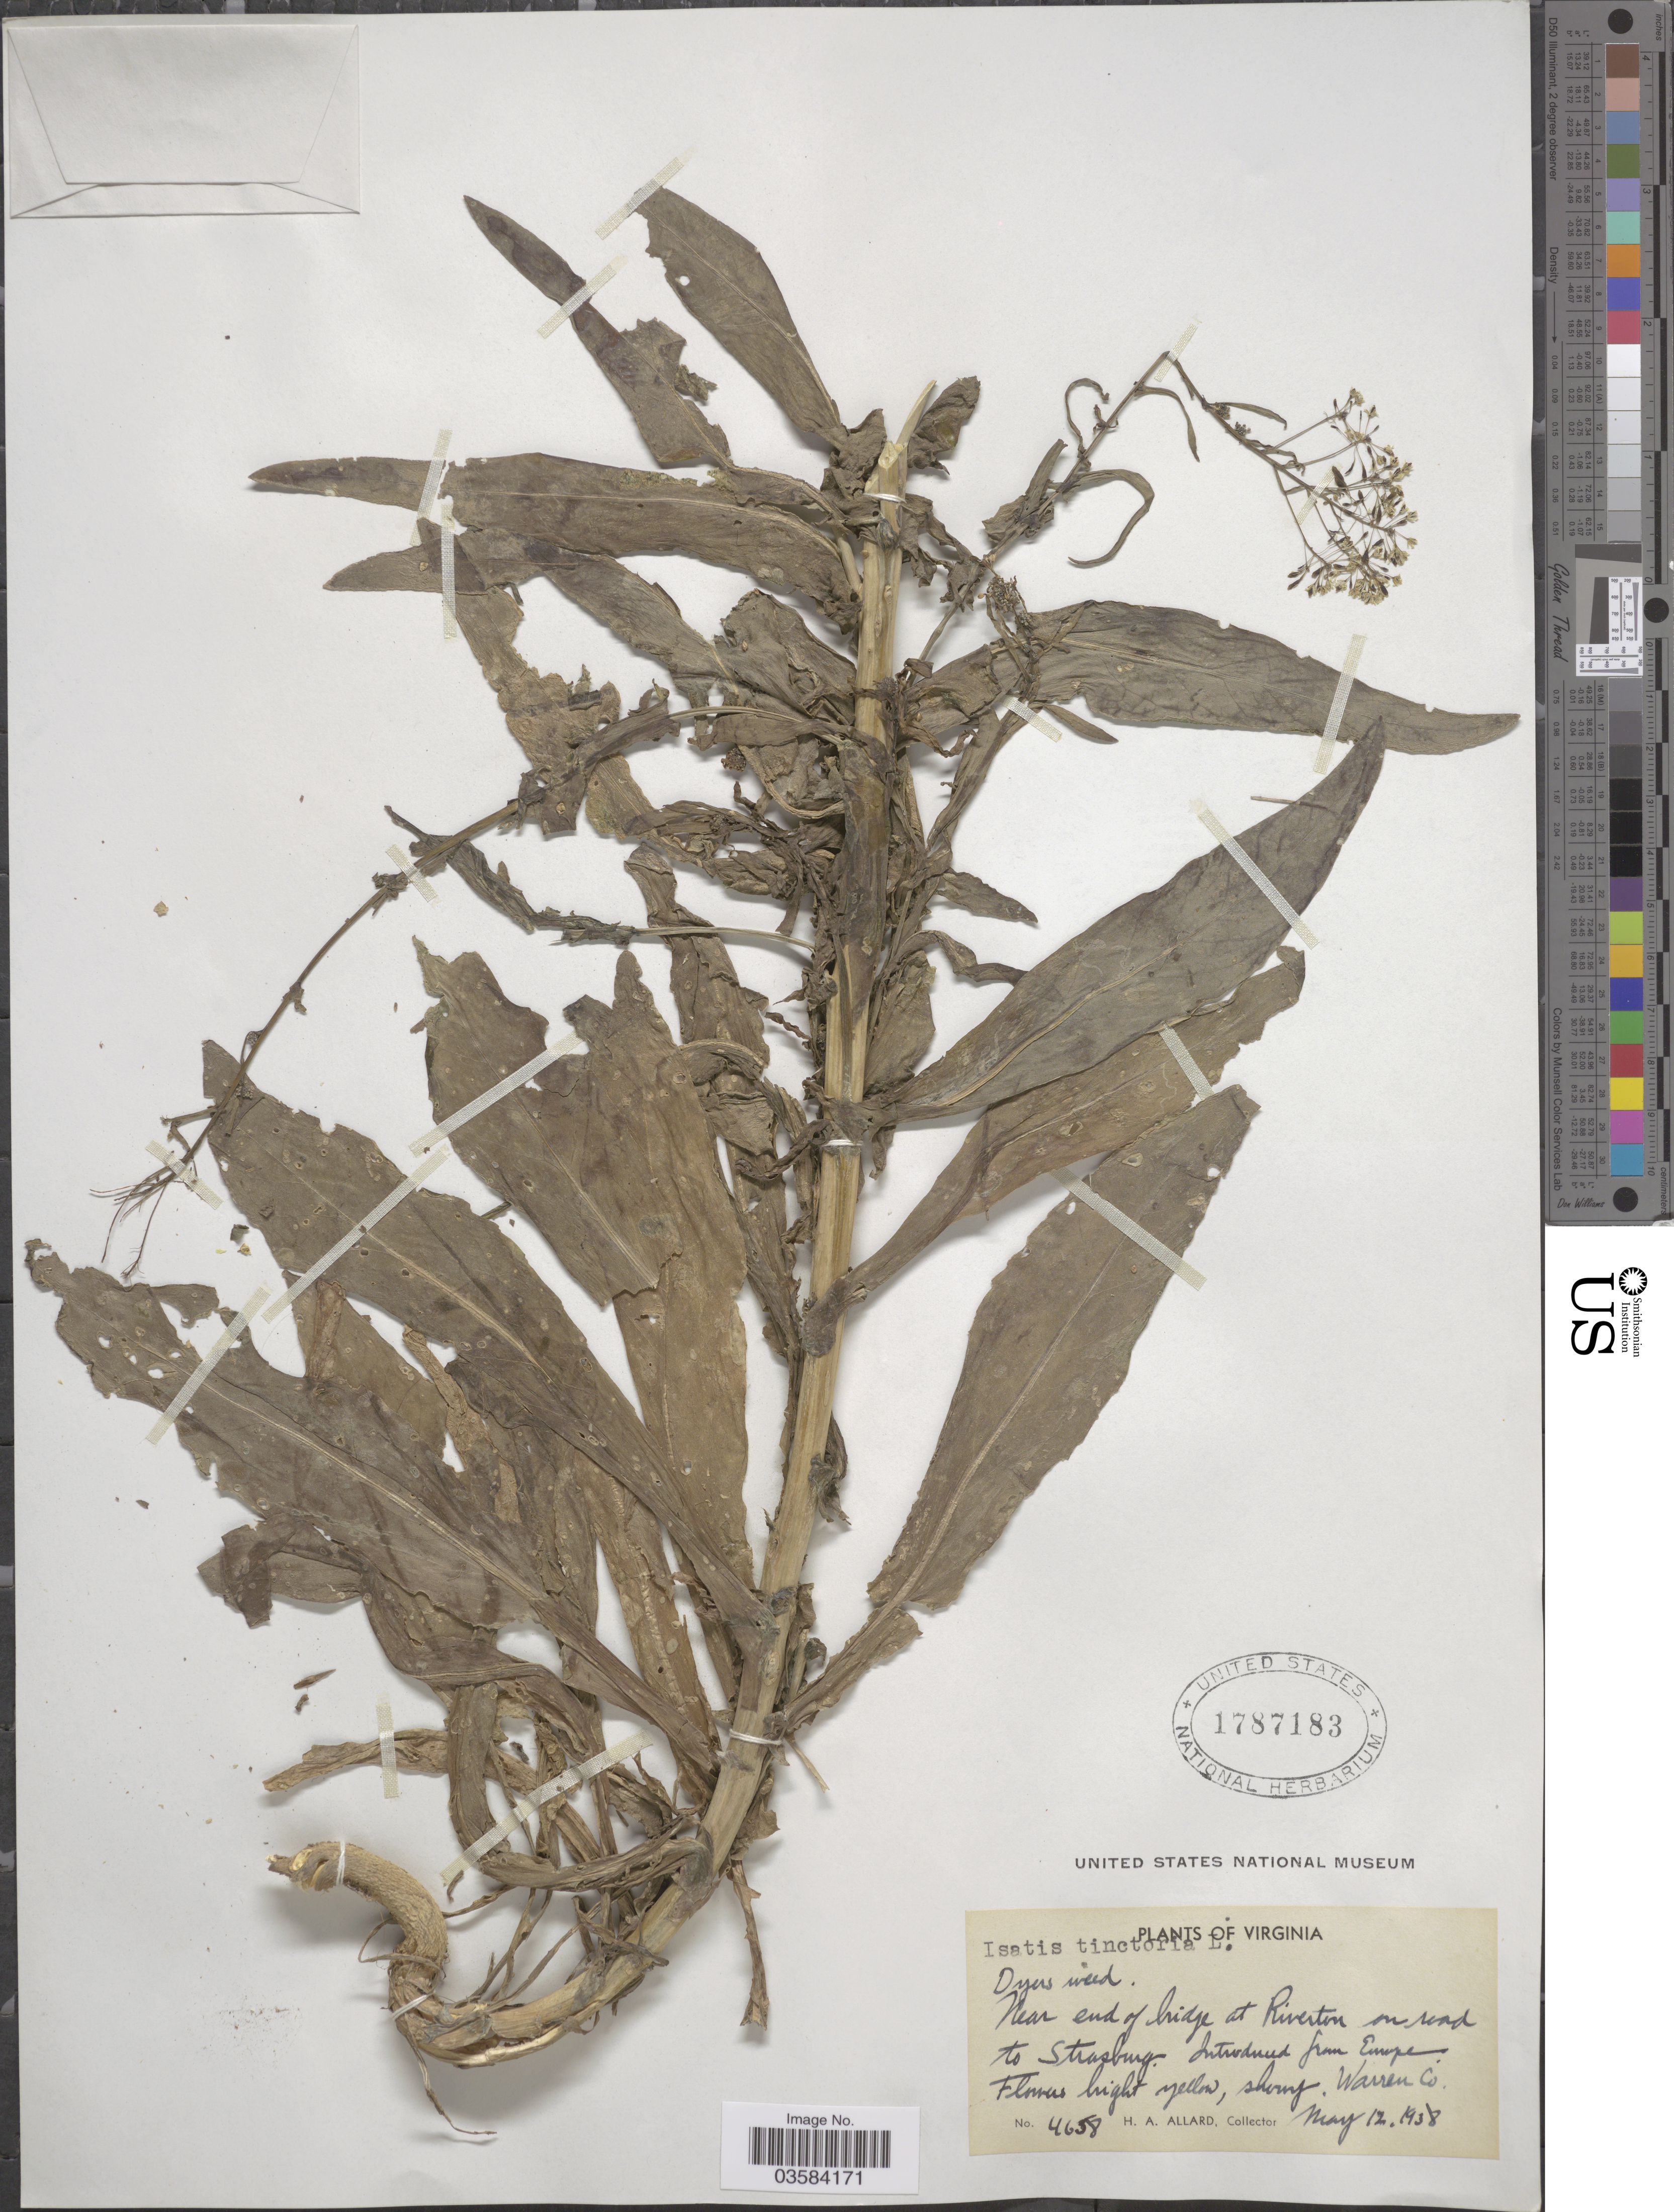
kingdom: Plantae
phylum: Tracheophyta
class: Magnoliopsida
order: Brassicales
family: Brassicaceae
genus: Isatis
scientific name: Isatis tinctoria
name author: L.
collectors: H. A. Allard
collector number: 4658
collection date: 1938-05-12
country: United States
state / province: Virginia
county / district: Warren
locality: Near end of bridge at Riverton on road to Strasburg. Warren Co.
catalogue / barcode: US 1787183